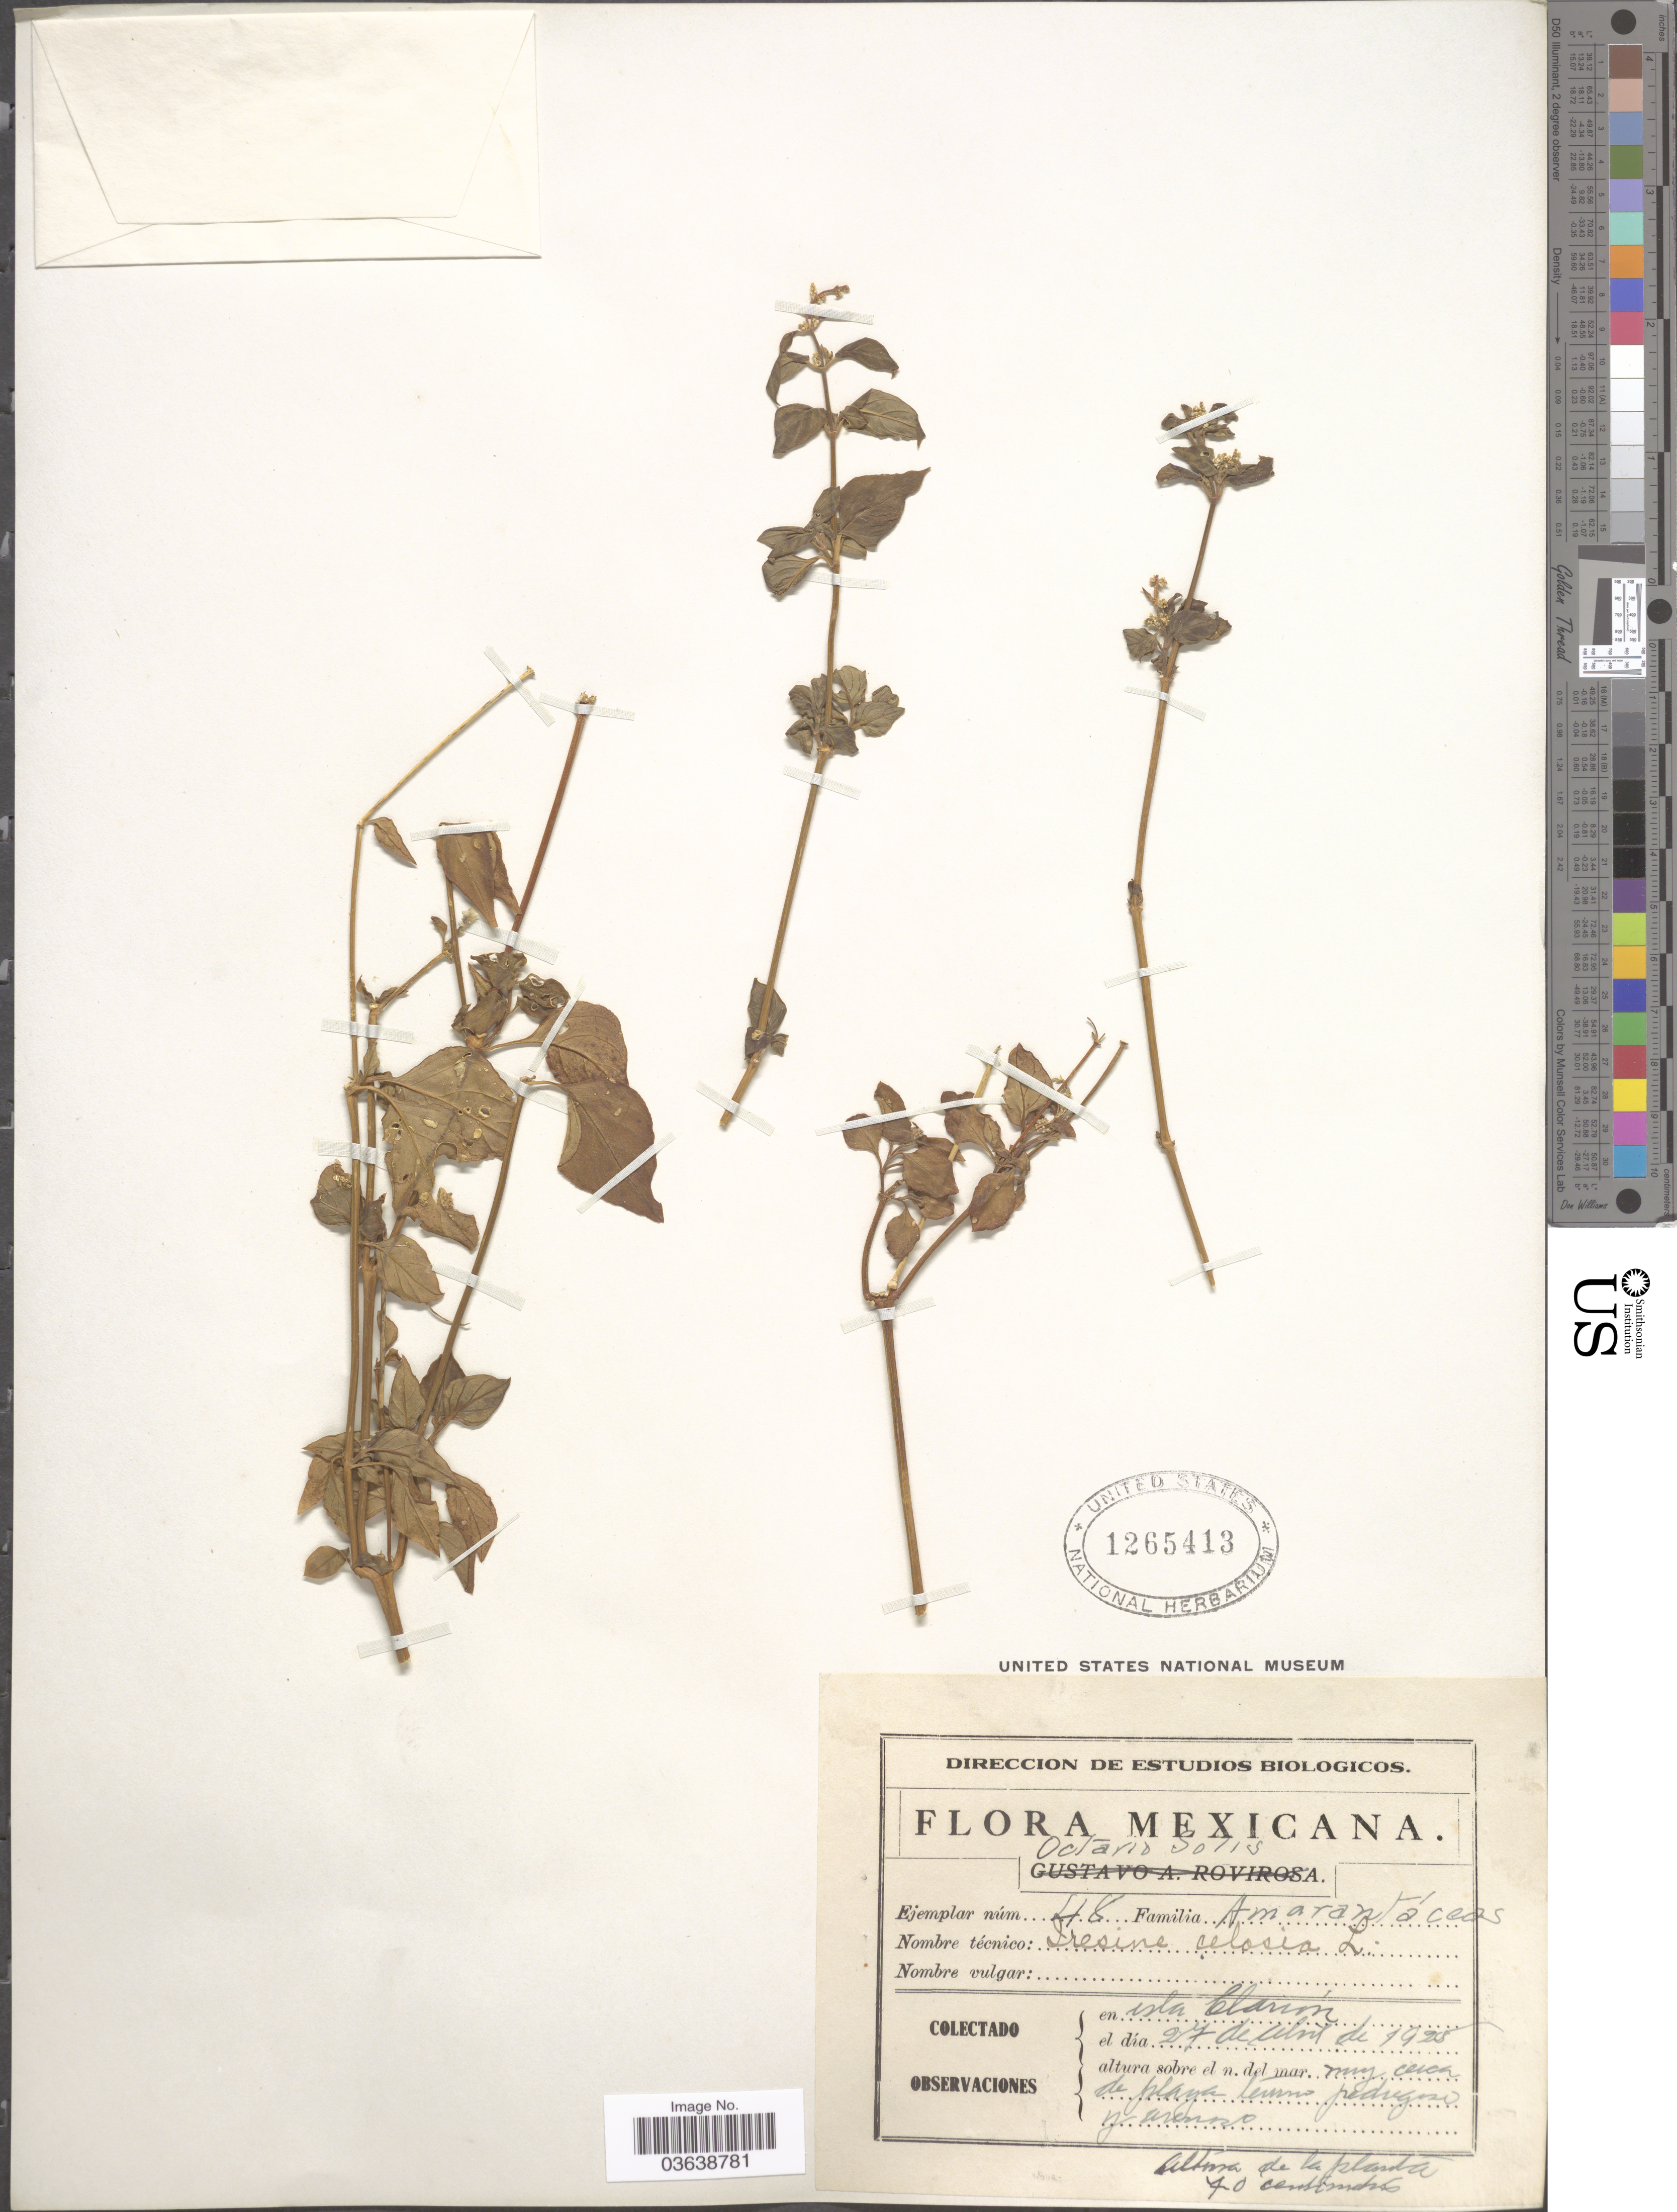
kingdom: Plantae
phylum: Tracheophyta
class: Magnoliopsida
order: Caryophyllales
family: Amaranthaceae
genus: Iresine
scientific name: Iresine celosia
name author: L.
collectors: O. Solis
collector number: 48?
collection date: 1928-04-27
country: Mexico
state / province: Colima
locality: Isla Clarión.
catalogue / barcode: US 1265413